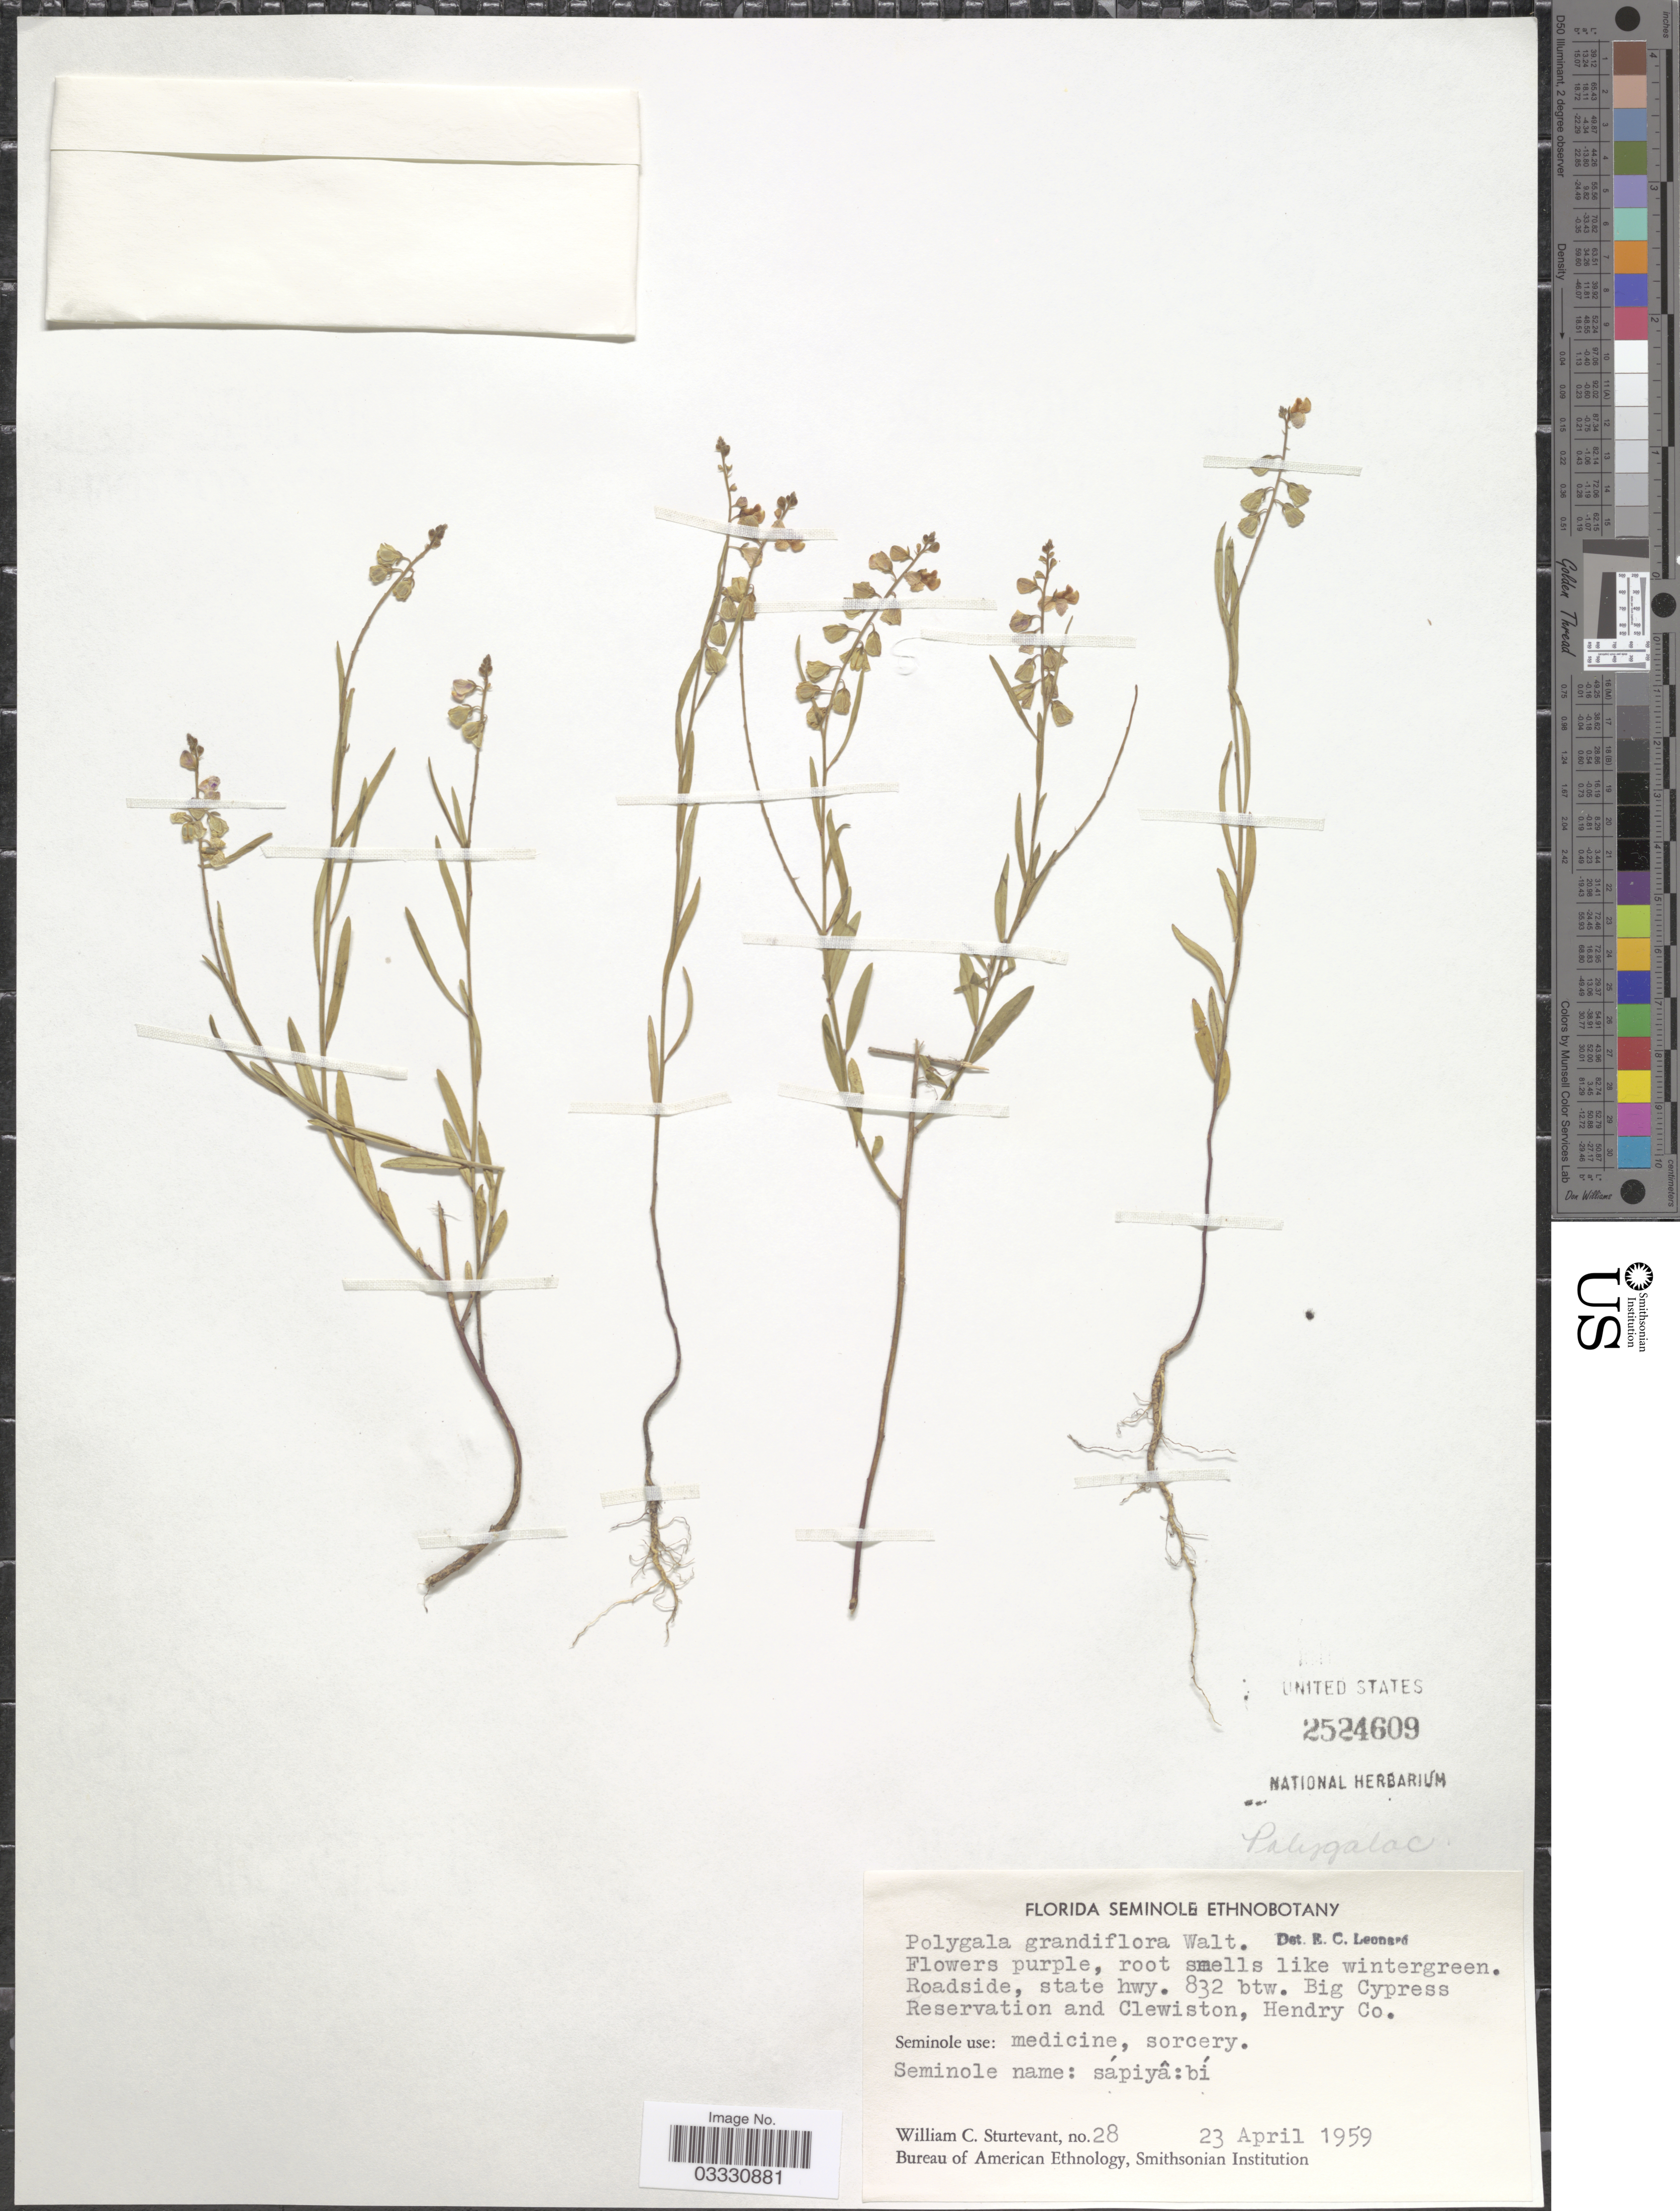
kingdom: Plantae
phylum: Tracheophyta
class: Magnoliopsida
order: Fabales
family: Polygalaceae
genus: Asemeia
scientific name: Asemeia grandiflora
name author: (Walter) Small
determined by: Strong, Mark T., (BOT), Smithsonian Institution - National Museum of Natural History (UNITED STATES)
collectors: W. Sturtevant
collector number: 28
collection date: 1959-04-23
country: United States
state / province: Florida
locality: Roadside, state hwy. 832 btw. Big Cypress Reservation and Clewiston, Hendry Co.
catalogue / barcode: US 2524609